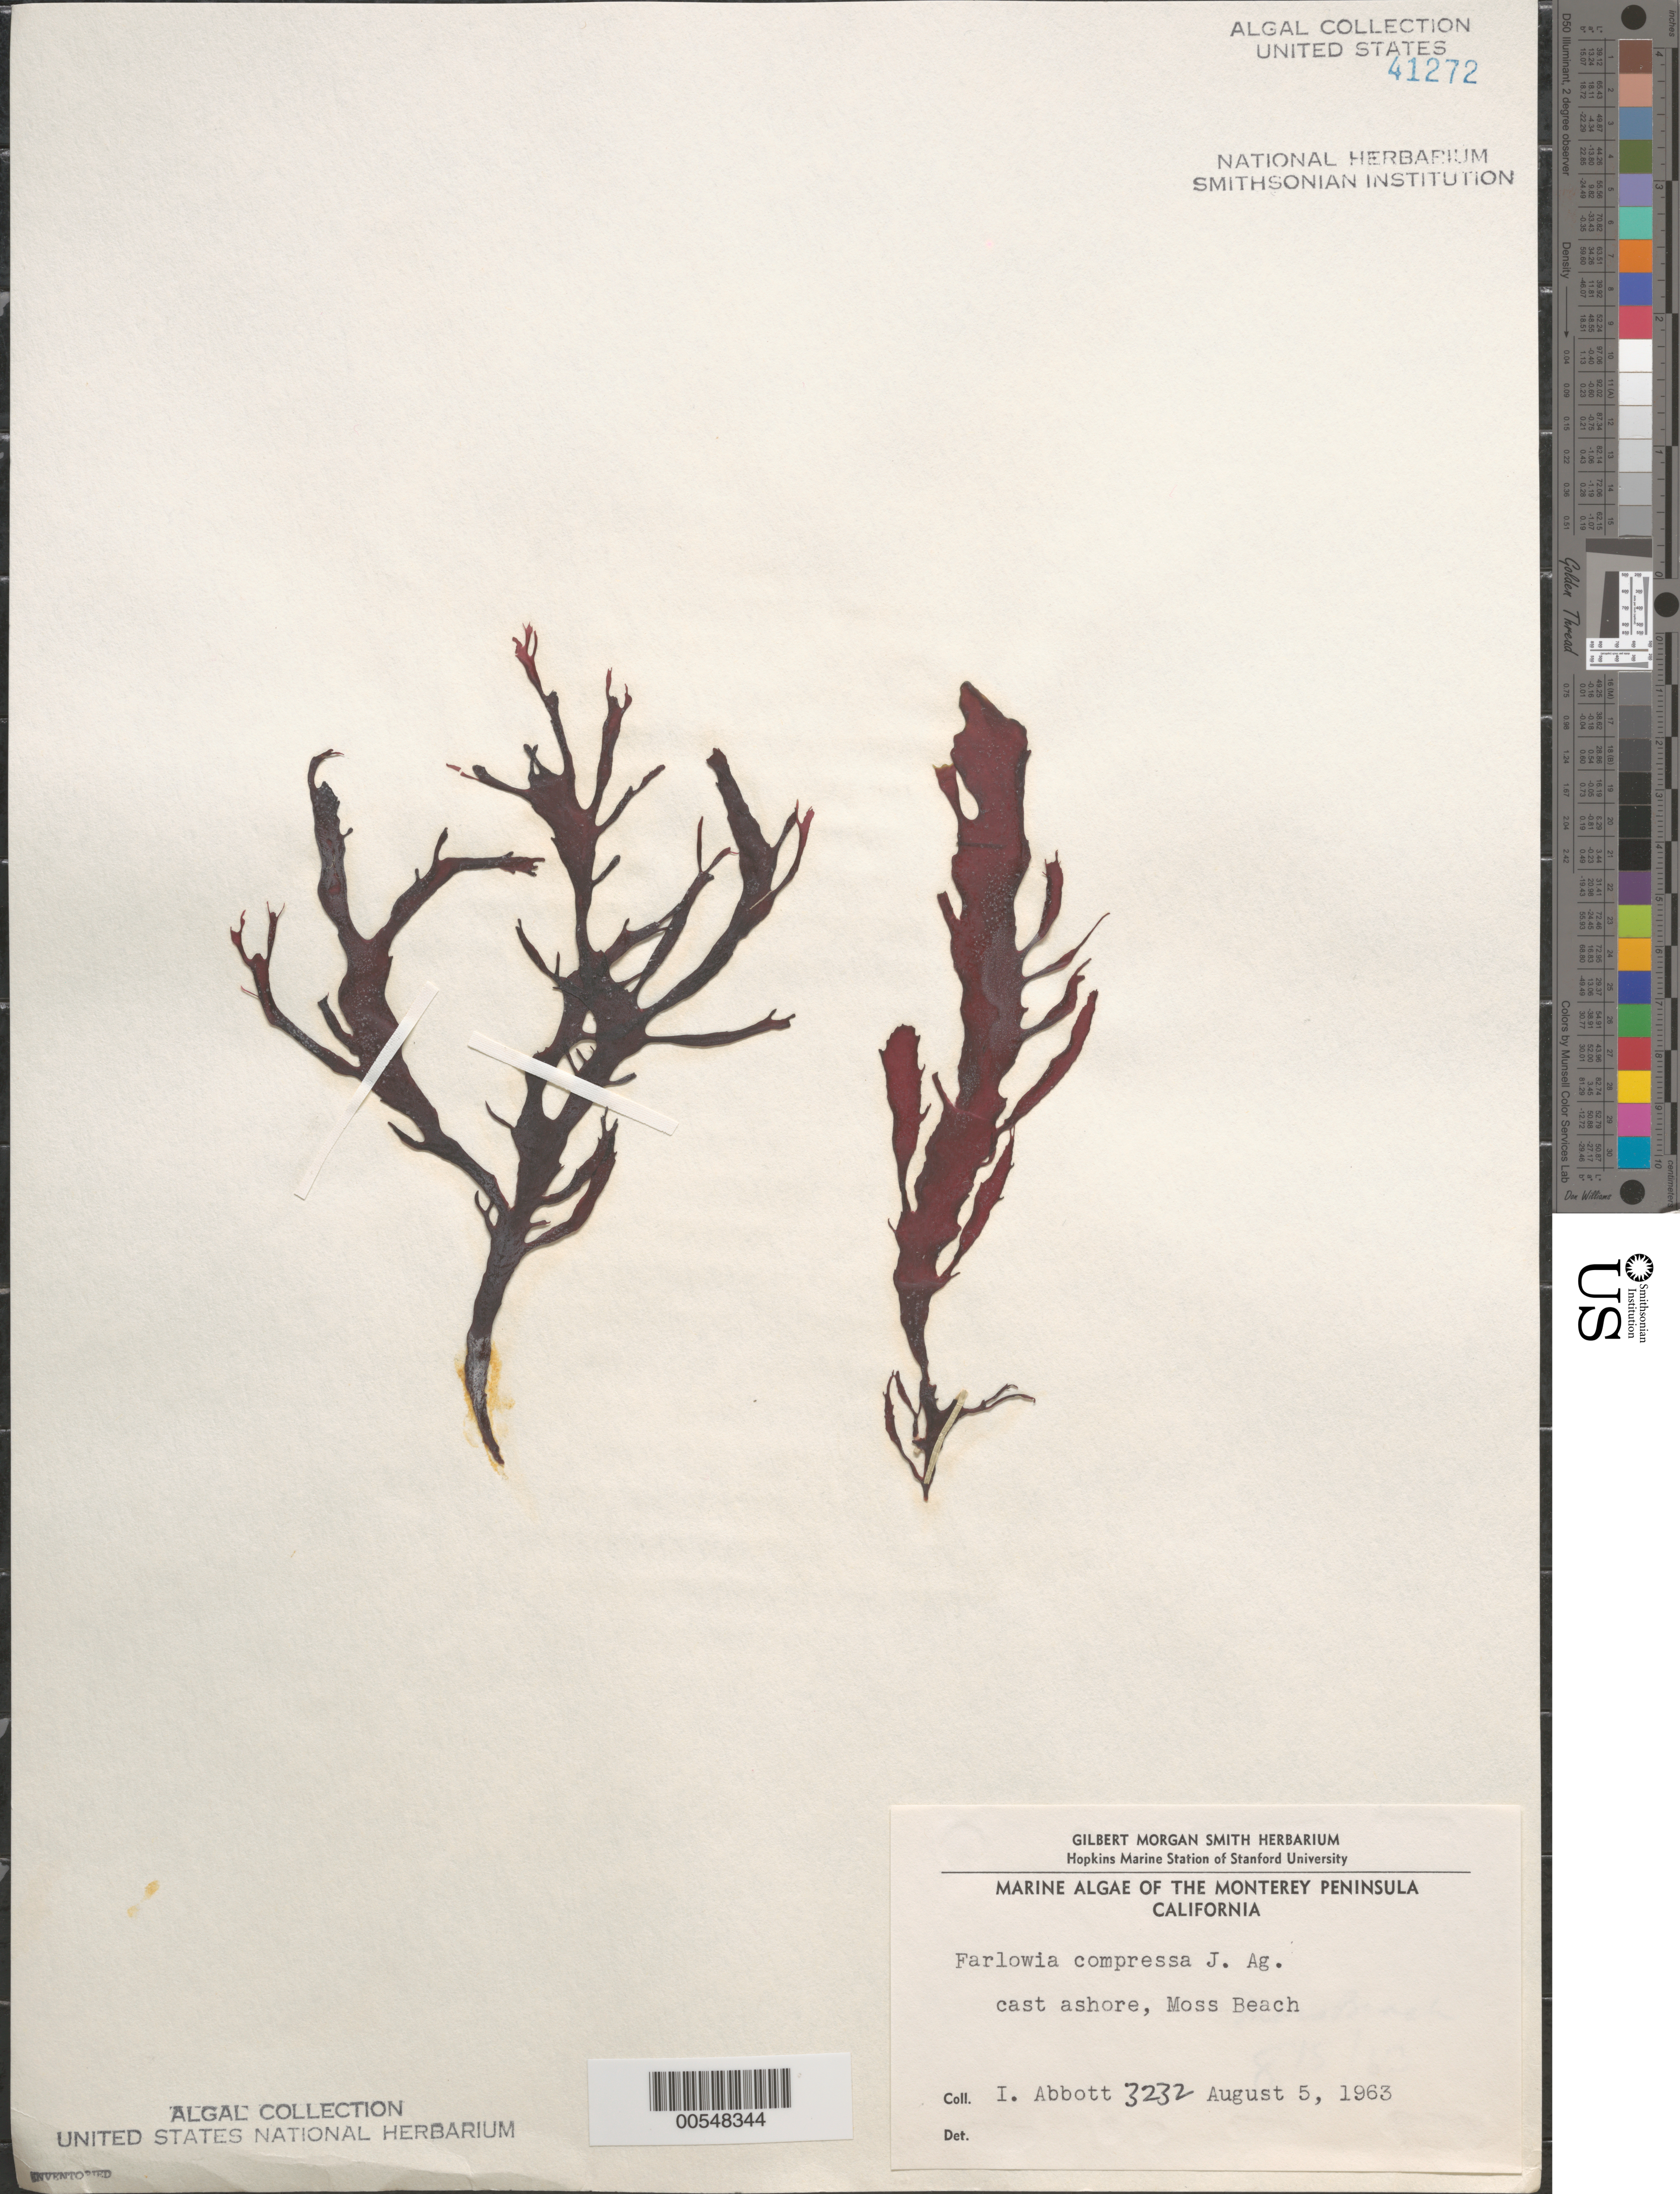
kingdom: Plantae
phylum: Rhodophyta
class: Florideophyceae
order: Gigartinales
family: Dumontiaceae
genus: Farlowia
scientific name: Farlowia compressa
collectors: I. A. Abbott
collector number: IAA 3232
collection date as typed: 05 Aug 1963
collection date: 1963-08-05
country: United States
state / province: California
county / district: Monterey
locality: Moss Beach, Monterey Peninsula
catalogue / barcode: US 41272